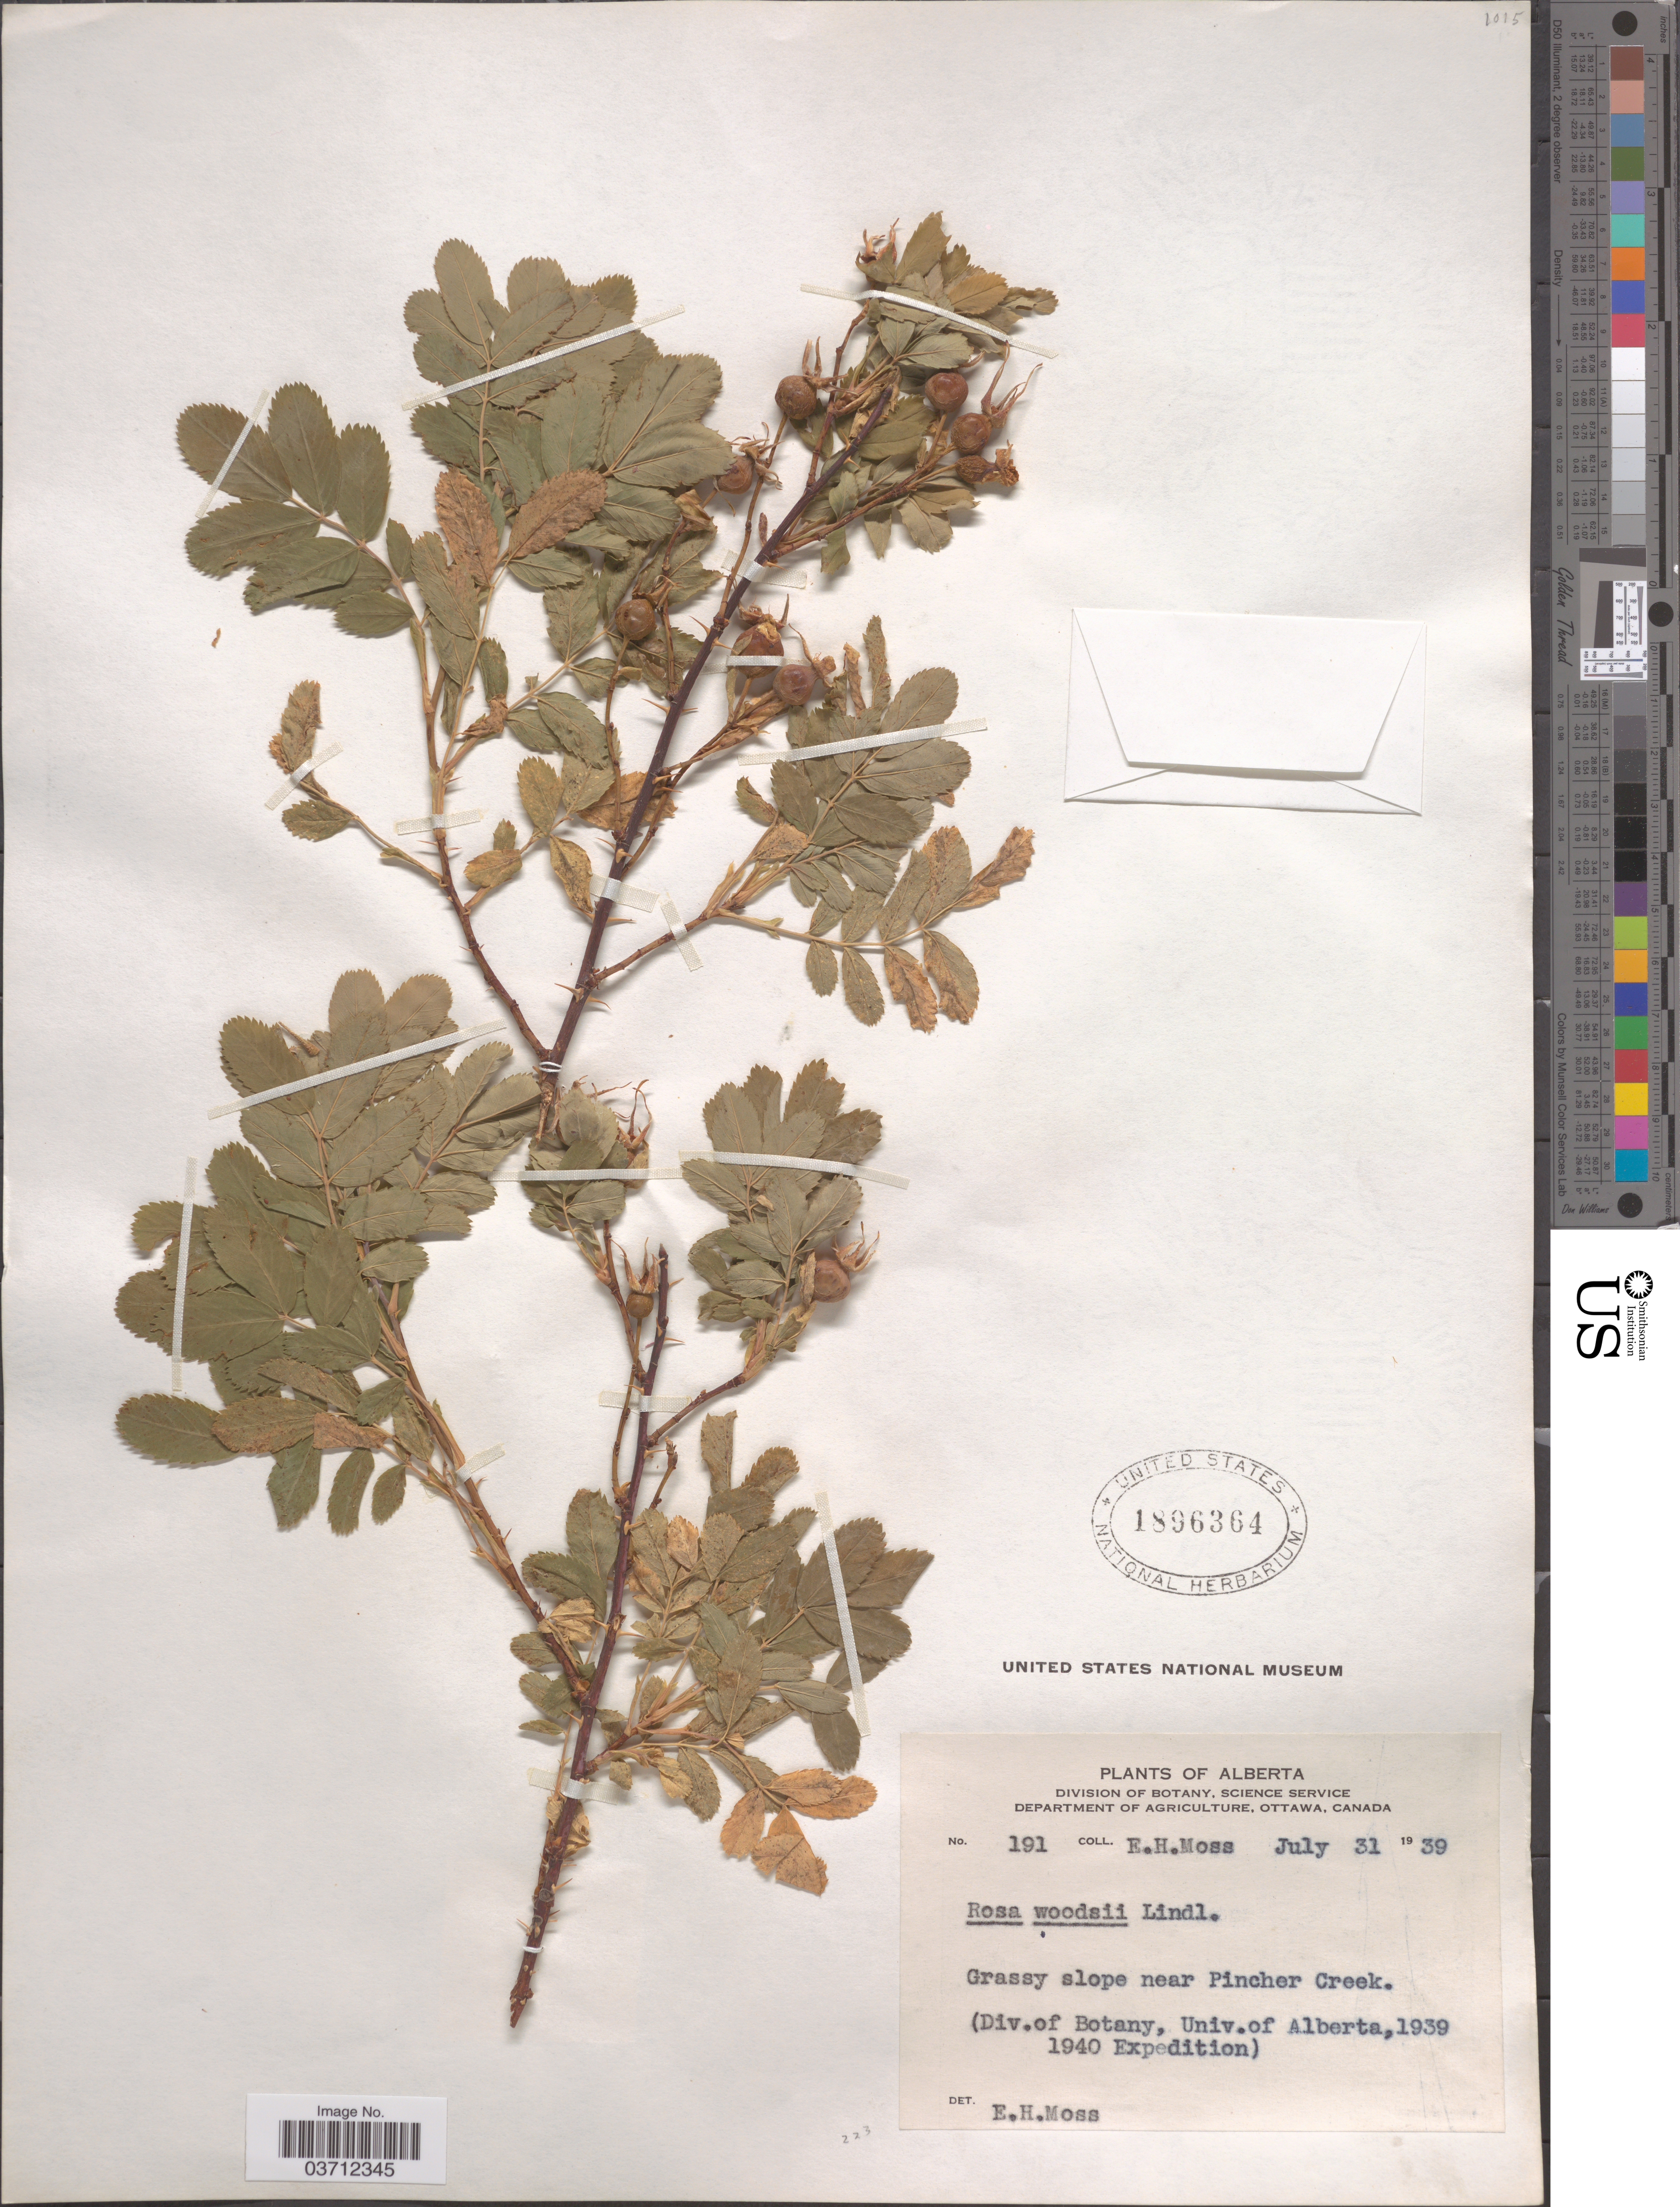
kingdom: Plantae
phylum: Tracheophyta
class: Magnoliopsida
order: Rosales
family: Rosaceae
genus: Rosa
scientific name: Rosa woodsii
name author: Lindl.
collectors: E. Moss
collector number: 191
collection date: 1939-07-31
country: Canada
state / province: Alberta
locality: Grassy slope near Pincher Creek.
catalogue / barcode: US 1896364